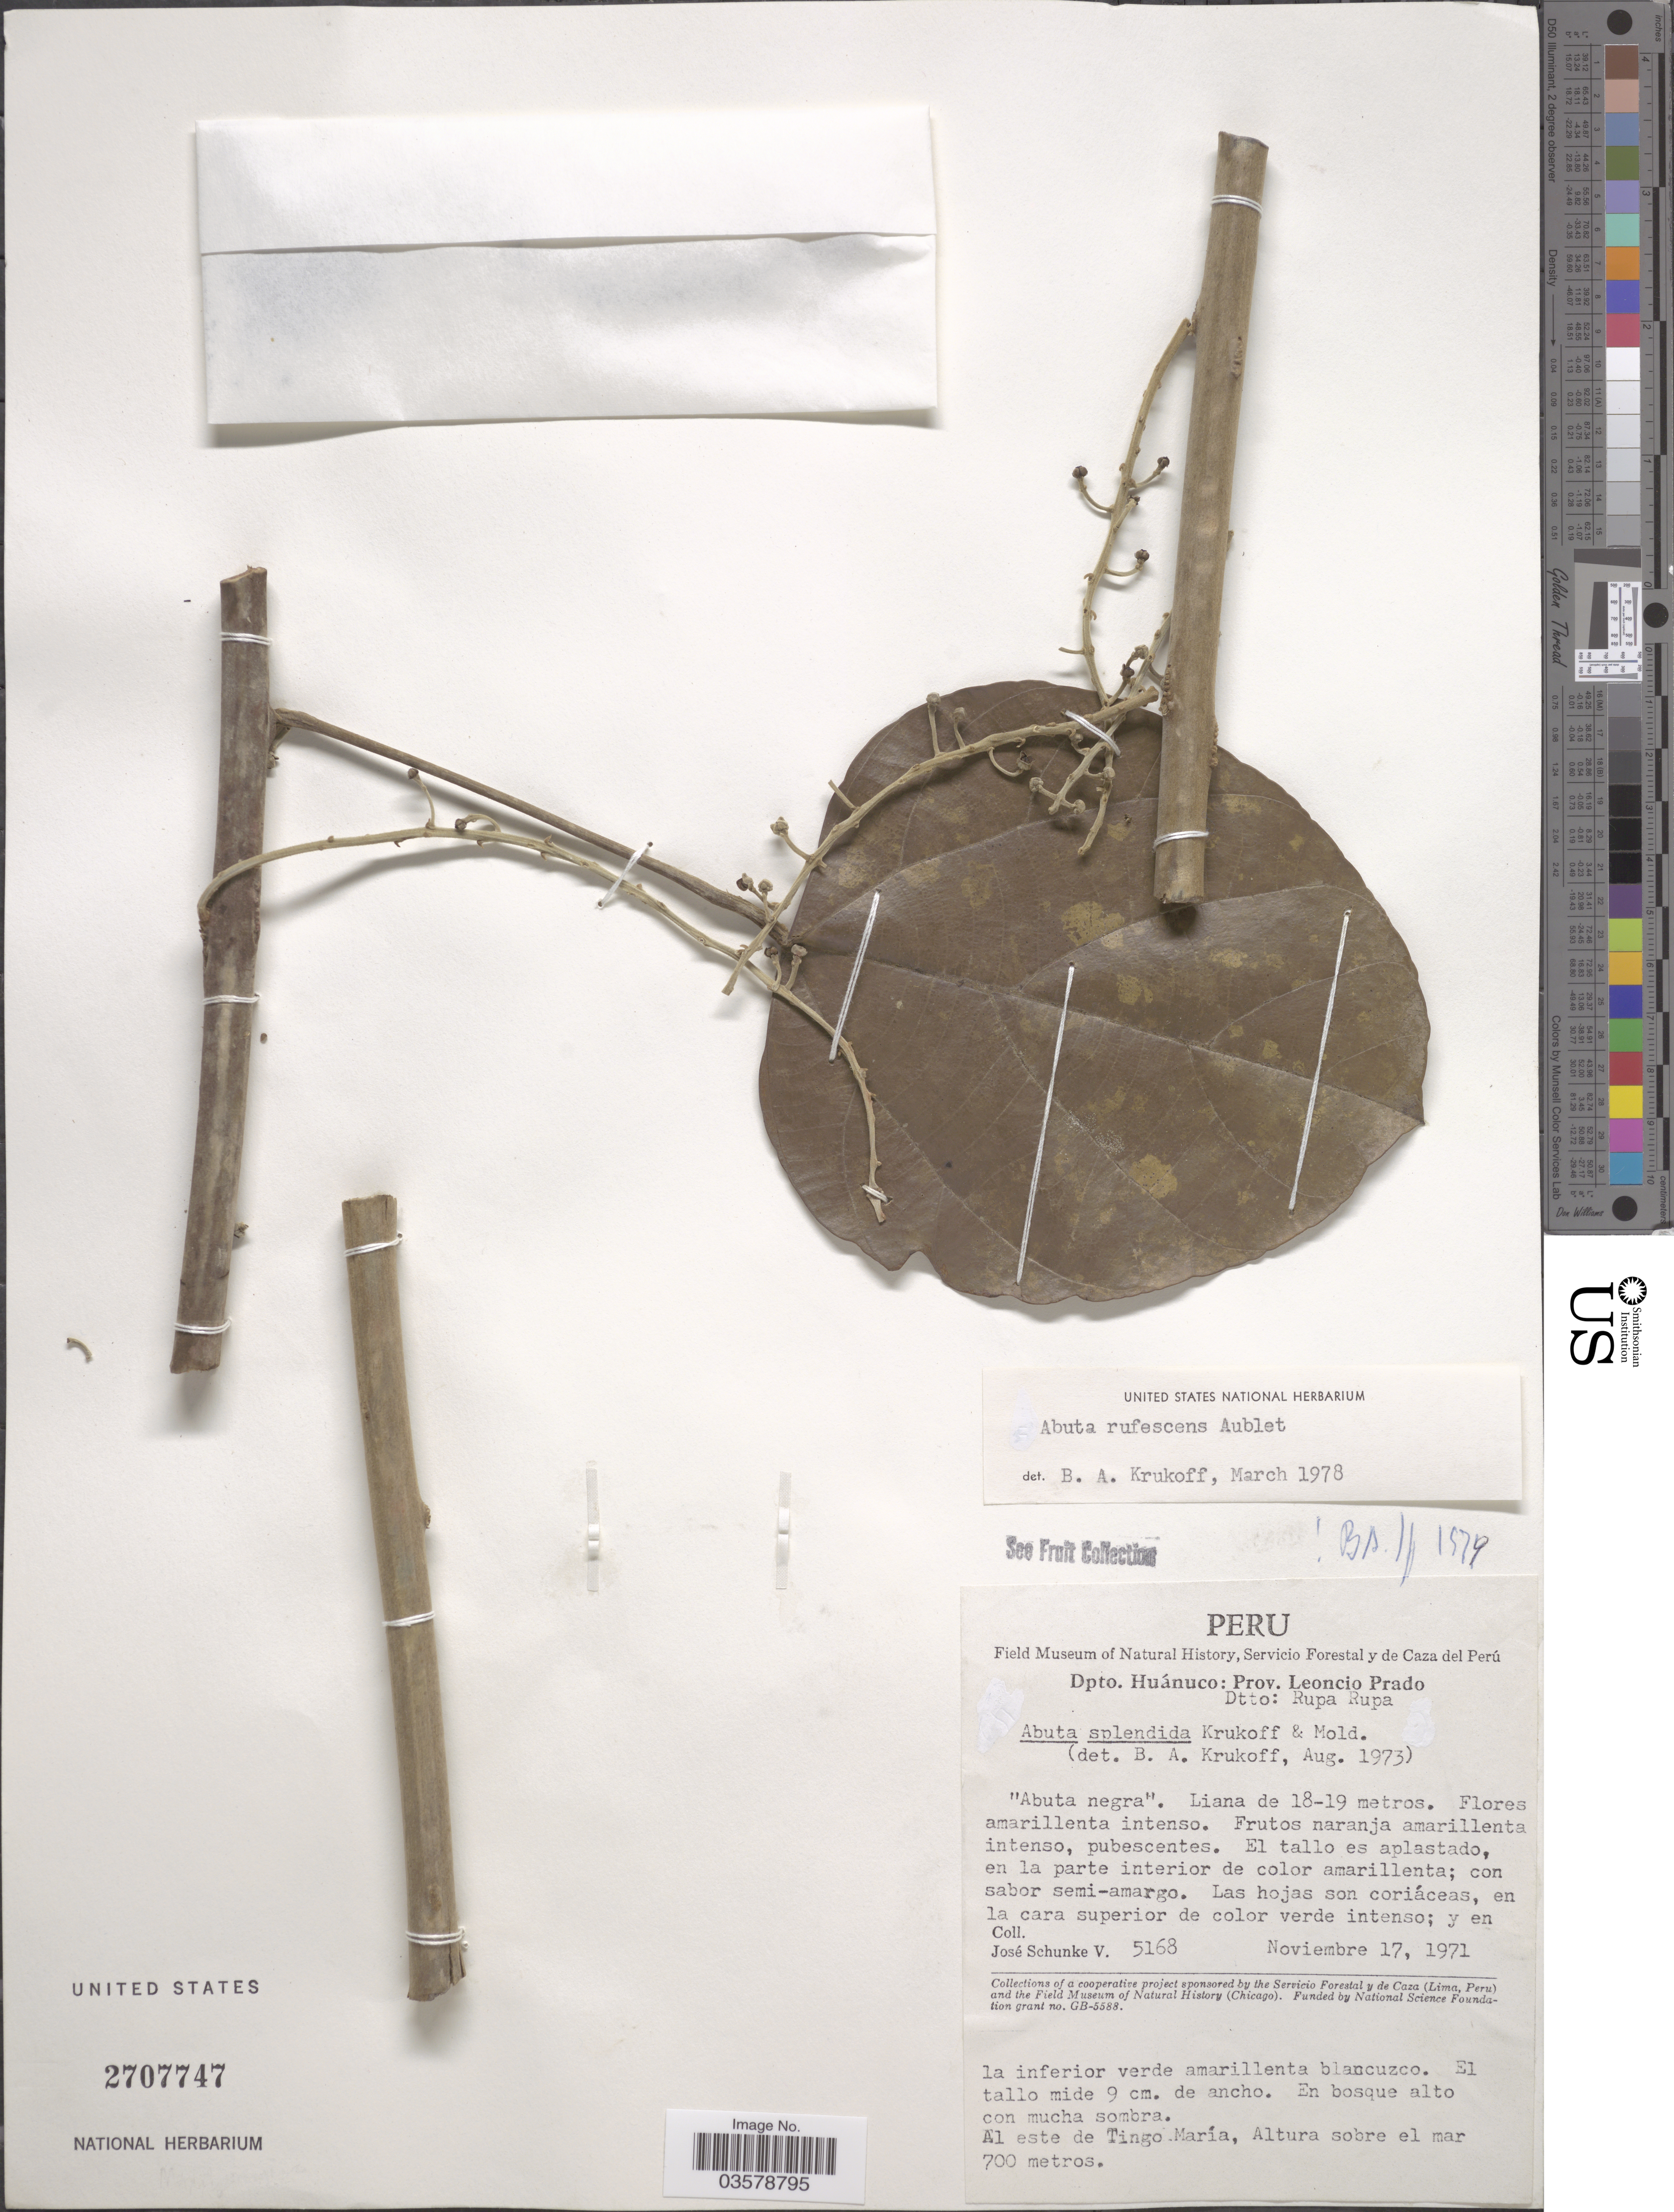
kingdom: Plantae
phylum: Tracheophyta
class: Magnoliopsida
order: Ranunculales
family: Menispermaceae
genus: Abuta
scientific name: Abuta rufescens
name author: Aubl.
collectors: J. Schunke Vigo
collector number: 5168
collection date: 1971-11-17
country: Peru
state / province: Huánuco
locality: Dpto. Huánuco: Prov. Leoncio Prado, Dtto: Rupa Rupa. Al este de Tingo María.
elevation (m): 700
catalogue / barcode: US 2707747